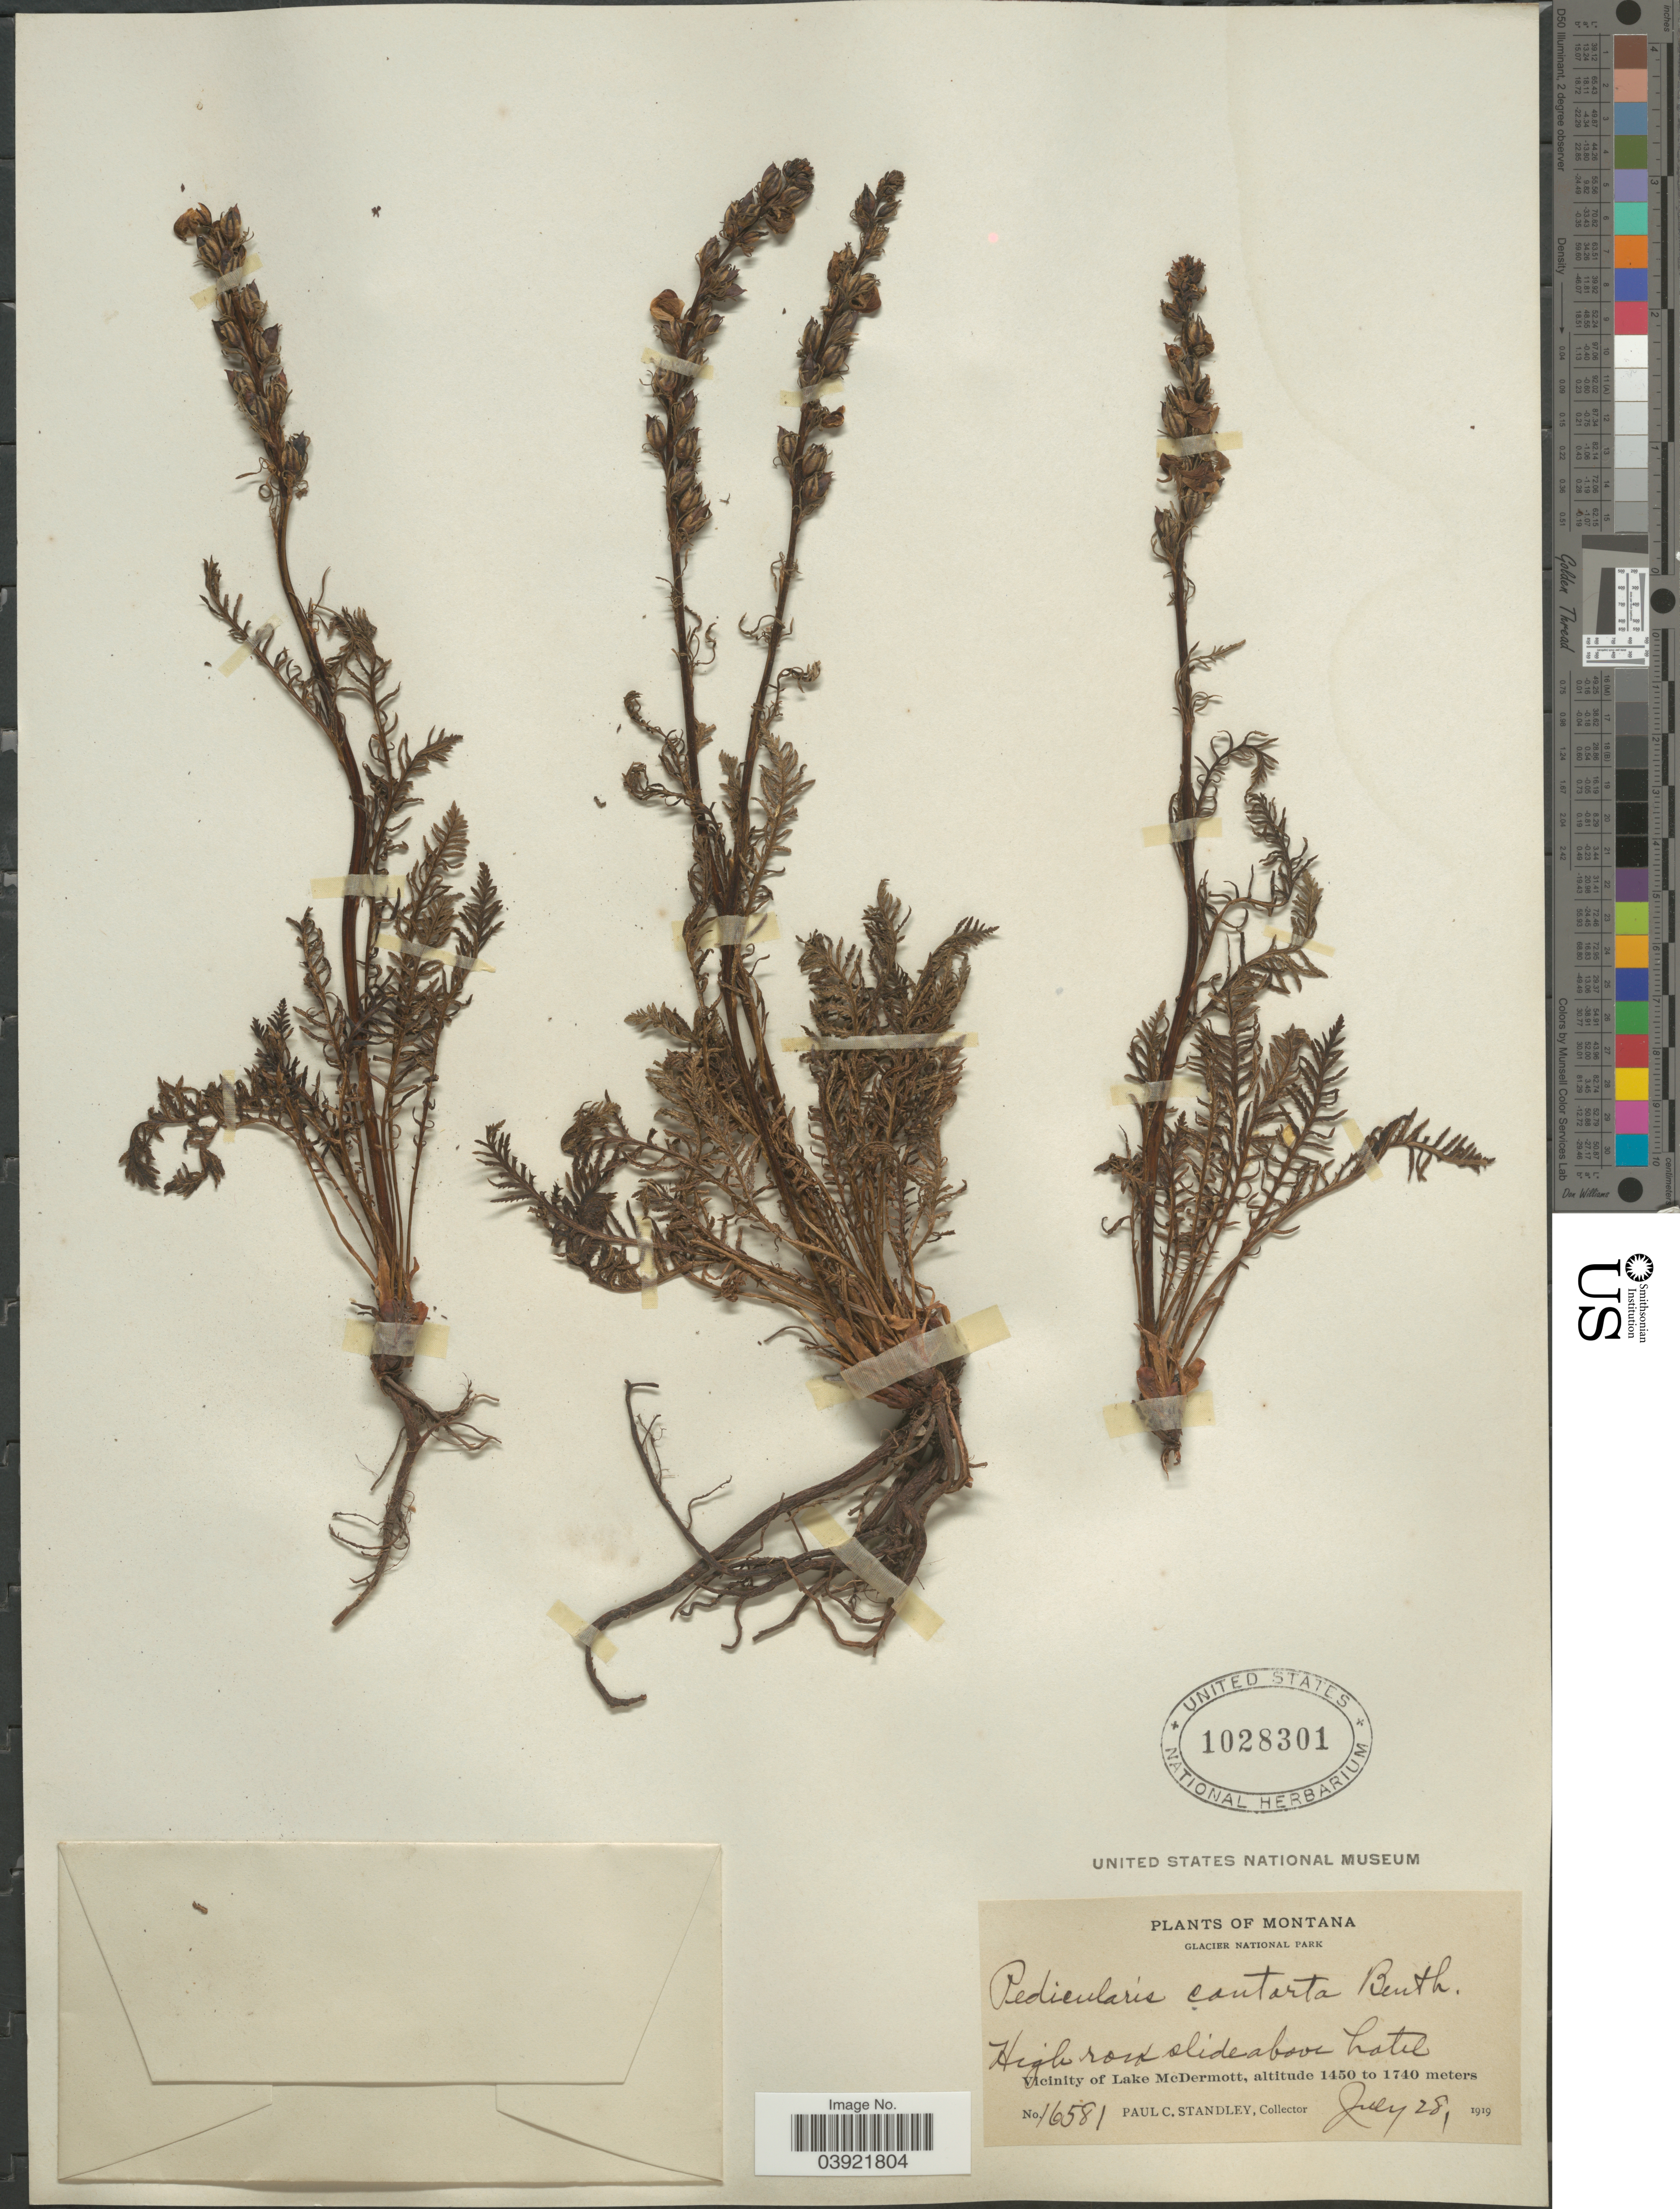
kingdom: Plantae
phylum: Tracheophyta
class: Magnoliopsida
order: Lamiales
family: Orobanchaceae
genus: Pedicularis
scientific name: Pedicularis contorta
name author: Benth.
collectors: P. C. Standley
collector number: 16581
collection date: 1919-07-28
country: United States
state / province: Montana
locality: Glacier Nacional Park. Vicinity of Lake McDermott.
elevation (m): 1450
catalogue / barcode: US 1028301